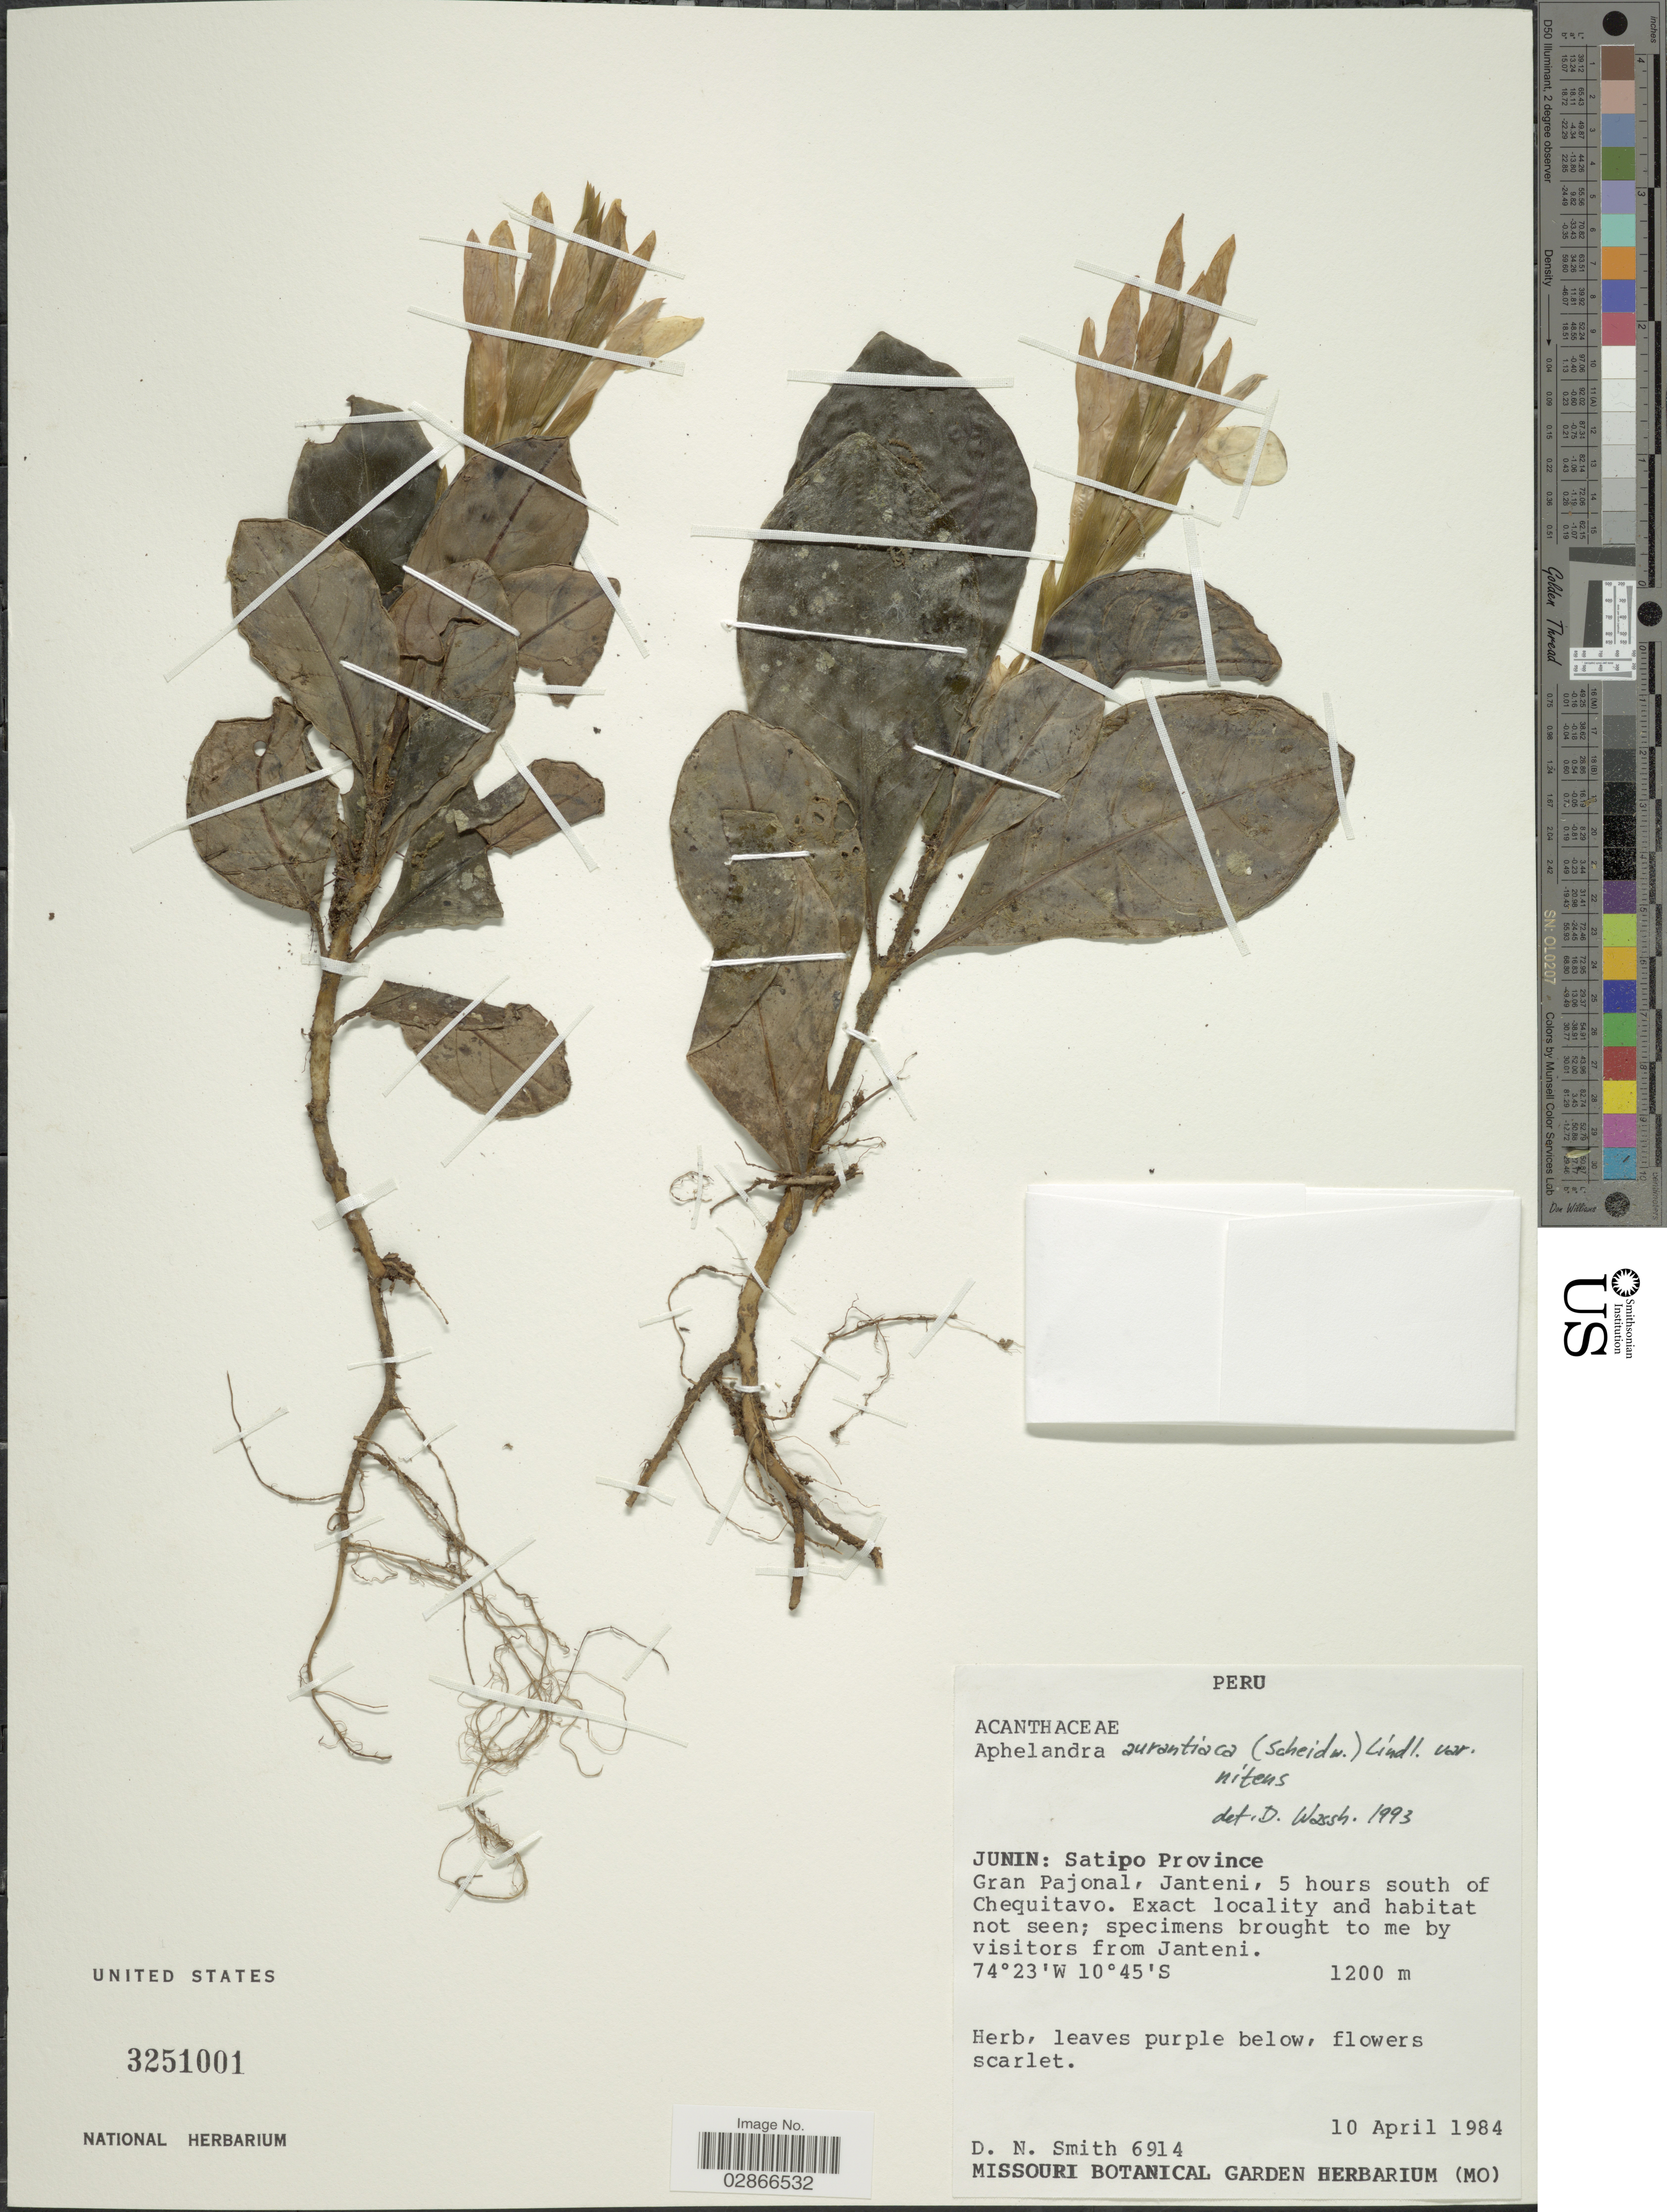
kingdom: Plantae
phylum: Tracheophyta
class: Magnoliopsida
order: Lamiales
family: Acanthaceae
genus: Aphelandra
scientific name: Aphelandra aurantiaca var. nitens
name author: (Hook.) Wassh.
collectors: D. Smith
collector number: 6914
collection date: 1984-04-10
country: Peru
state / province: Junín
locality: Satipo Province. Gran Pajonal, Janteni, 5 hours south of Chequitavo.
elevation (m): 1200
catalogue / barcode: US 3251001